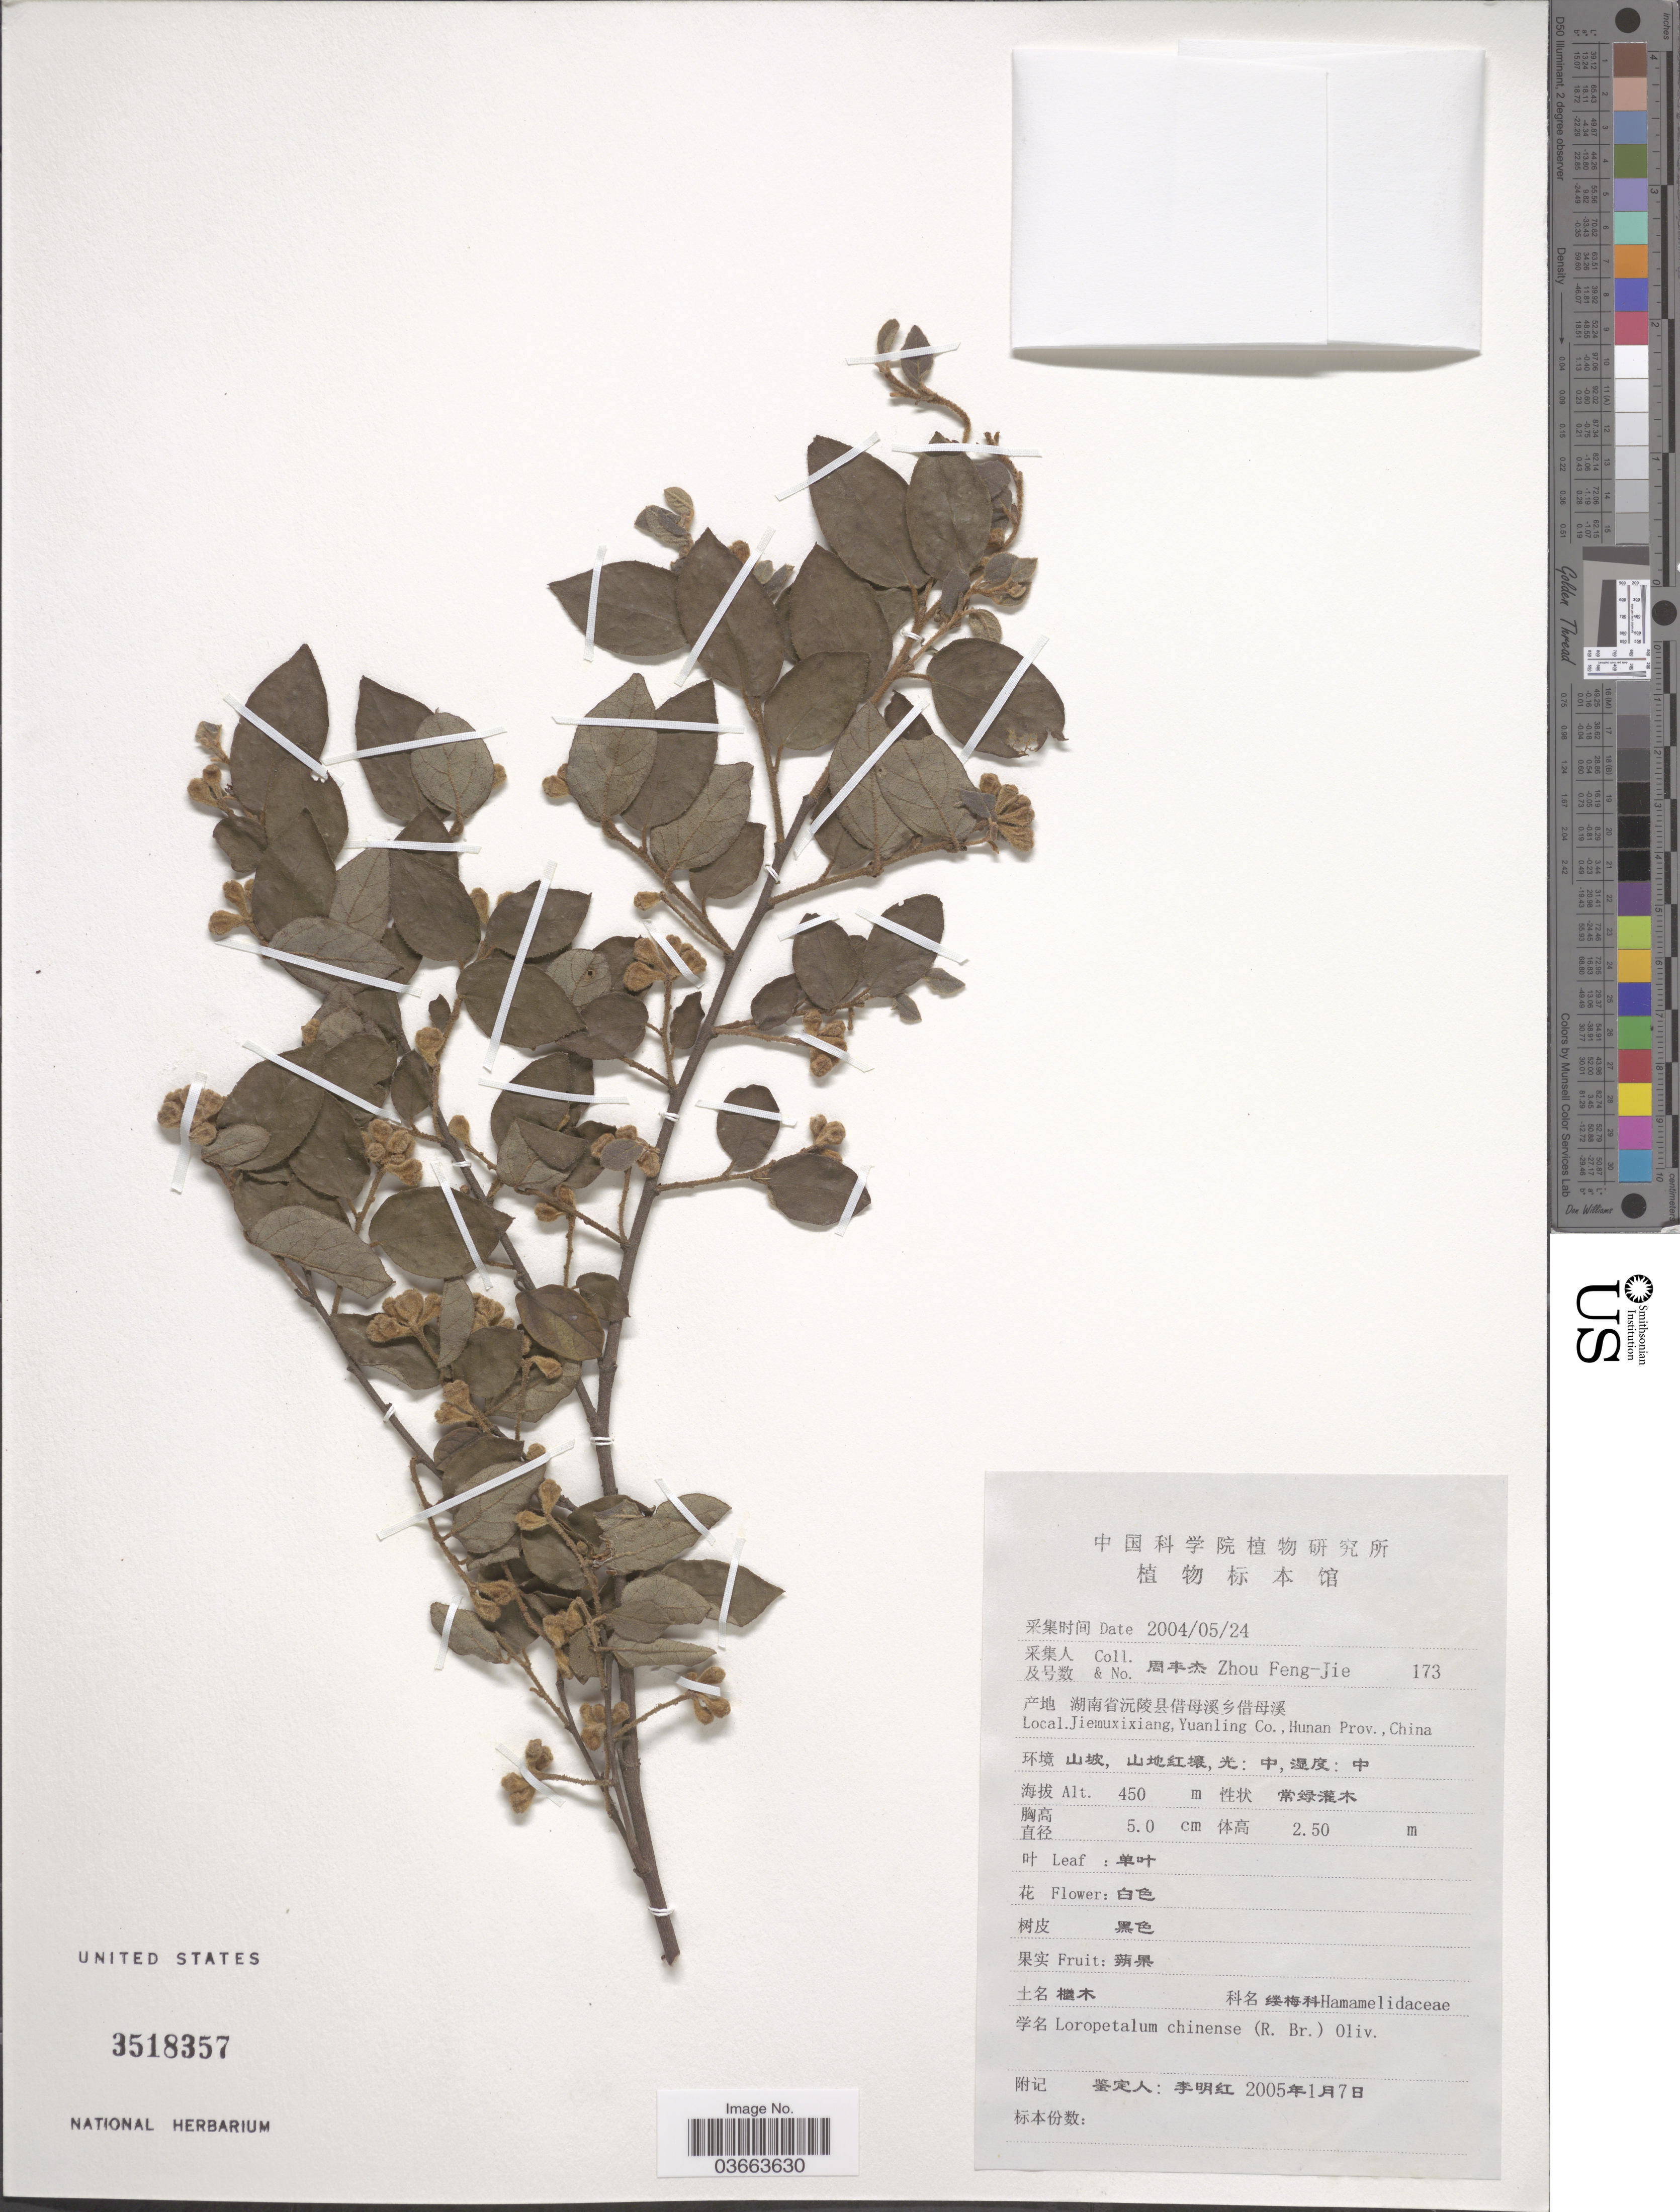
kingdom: Plantae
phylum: Tracheophyta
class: Magnoliopsida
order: Saxifragales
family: Hamamelidaceae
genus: Loropetalum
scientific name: Loropetalum chinense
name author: (R. Br.) Oliv.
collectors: F. Zhou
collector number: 173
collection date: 2004-05-24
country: China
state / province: Hunan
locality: Jiemuxixiang, Yuanling Co.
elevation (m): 450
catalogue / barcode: US 3518357